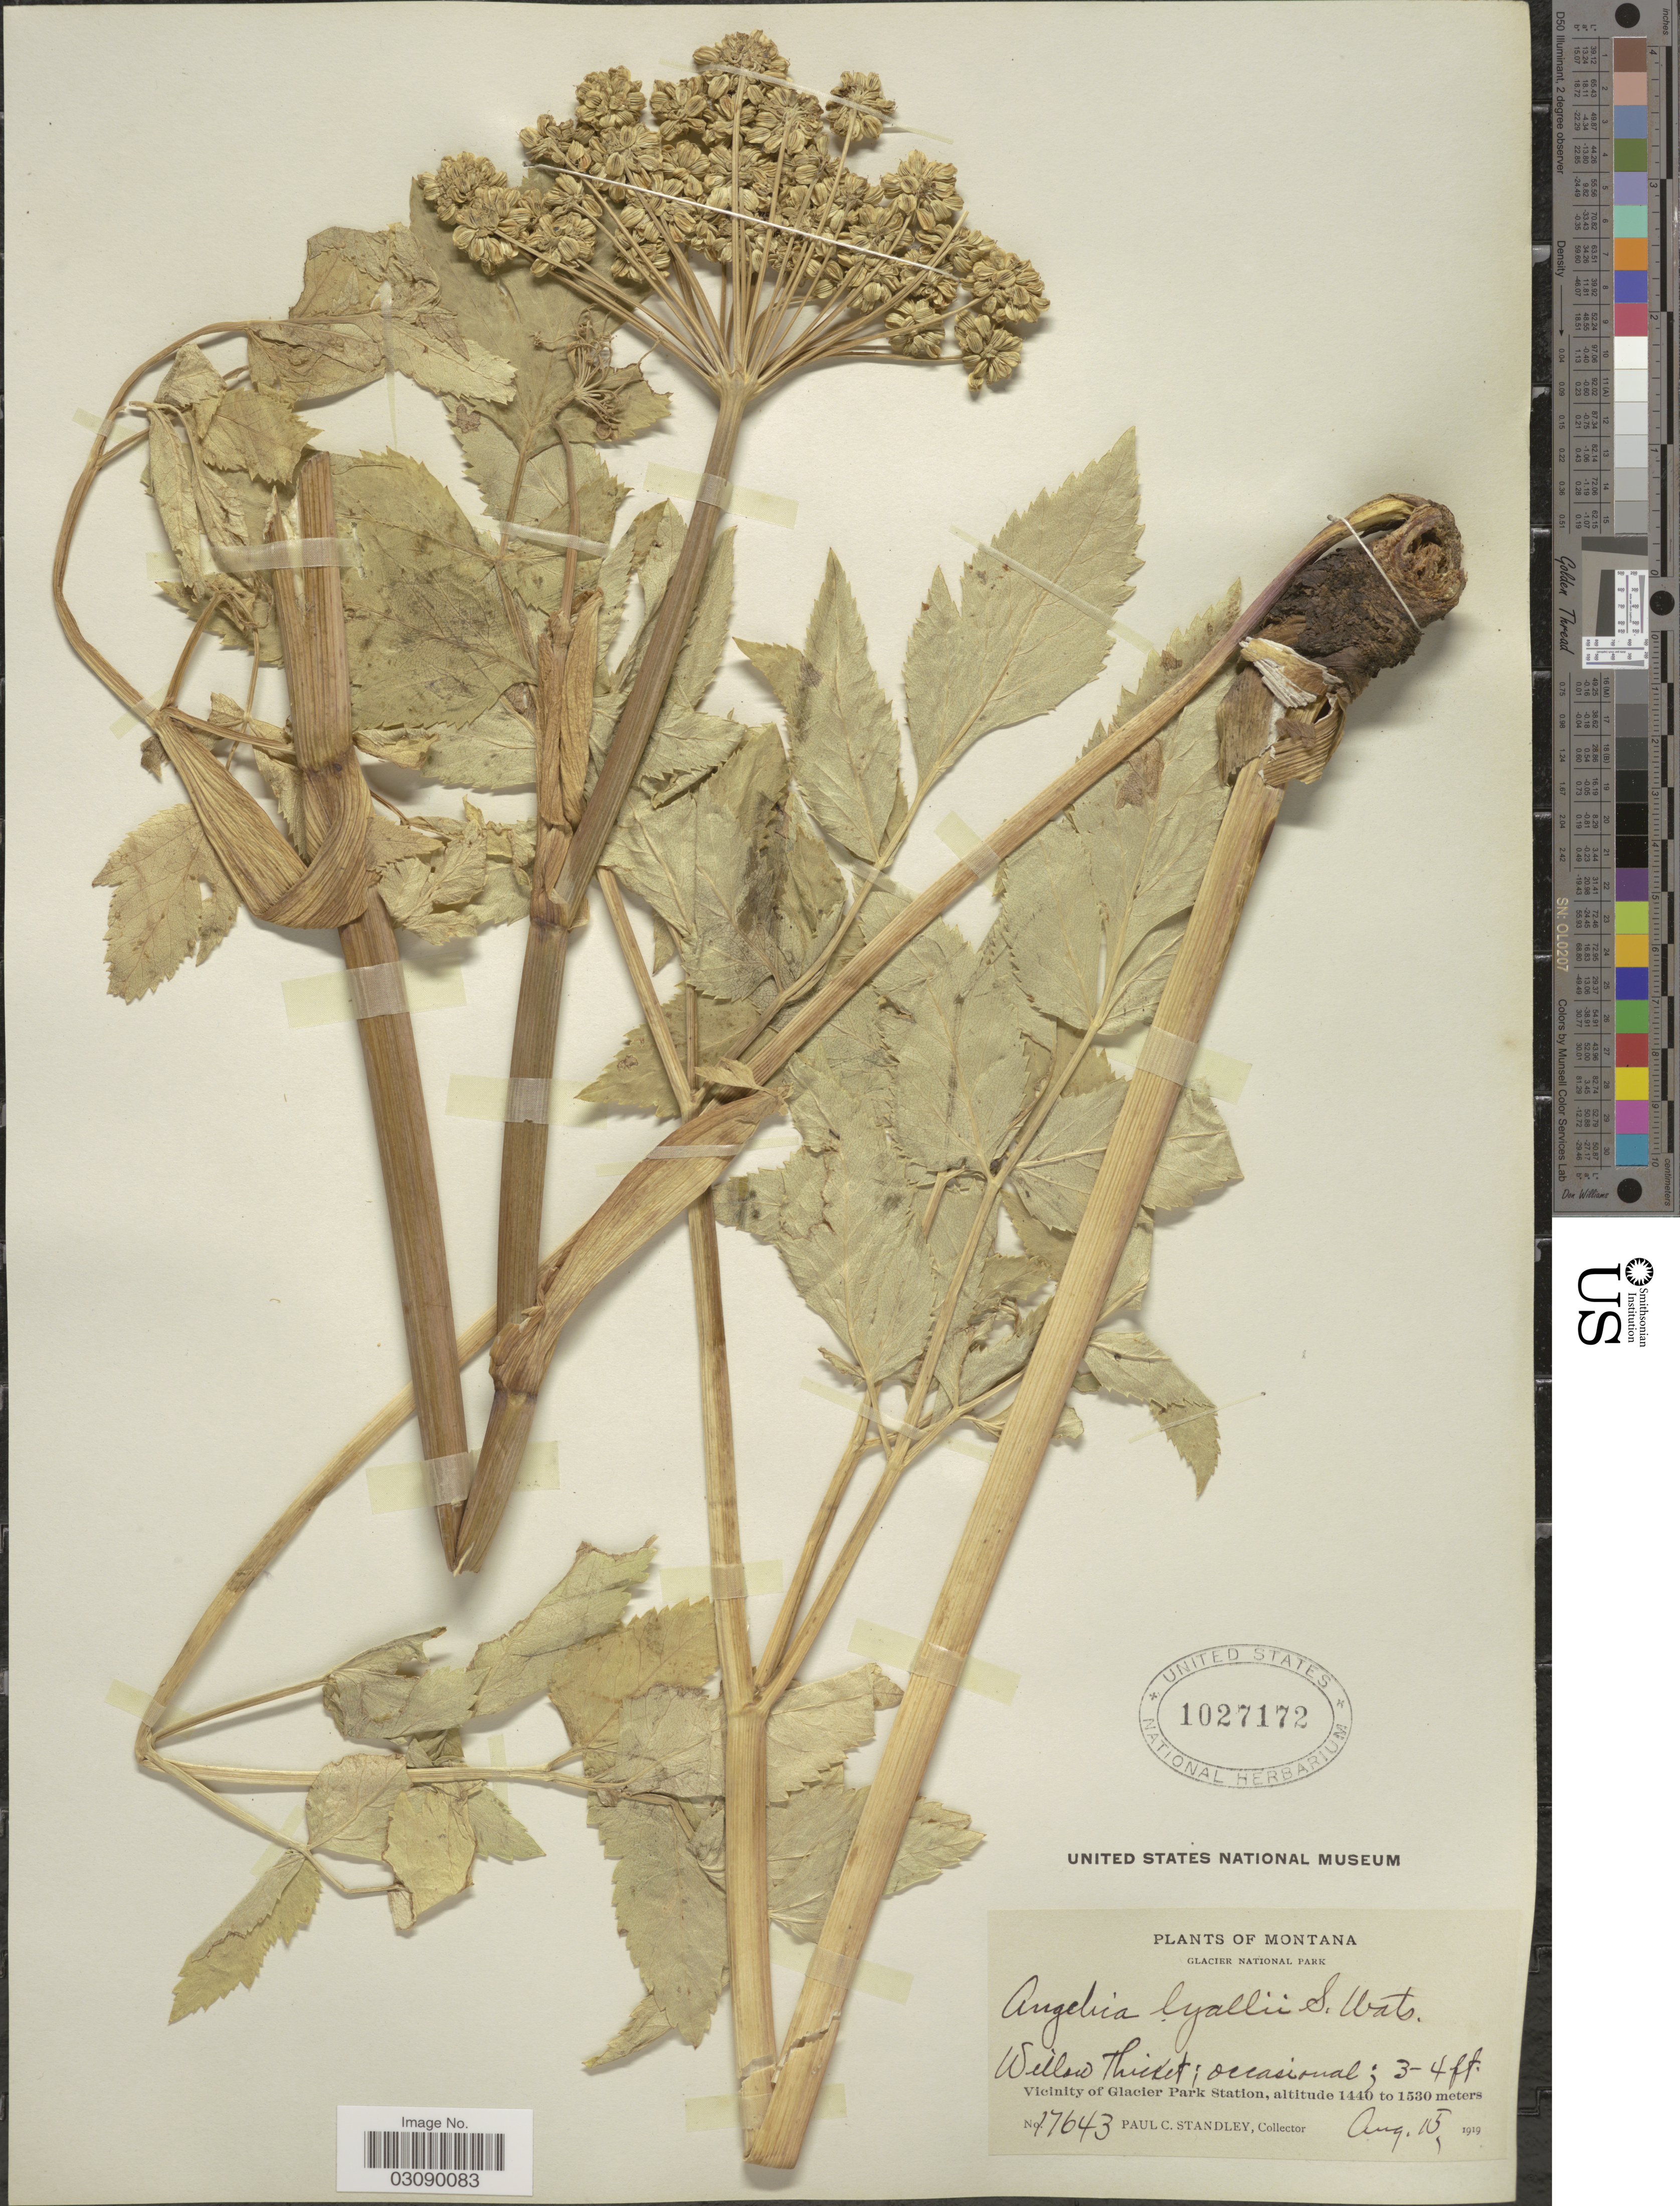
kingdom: Plantae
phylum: Tracheophyta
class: Magnoliopsida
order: Apiales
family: Apiaceae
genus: Angelica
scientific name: Angelica arguta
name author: Nutt.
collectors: P. C. Standley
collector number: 17643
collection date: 1919-08-15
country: United States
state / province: Montana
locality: Glacier National Park. Vicinity of Glacier Park Station.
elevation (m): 1440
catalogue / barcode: US 1027172